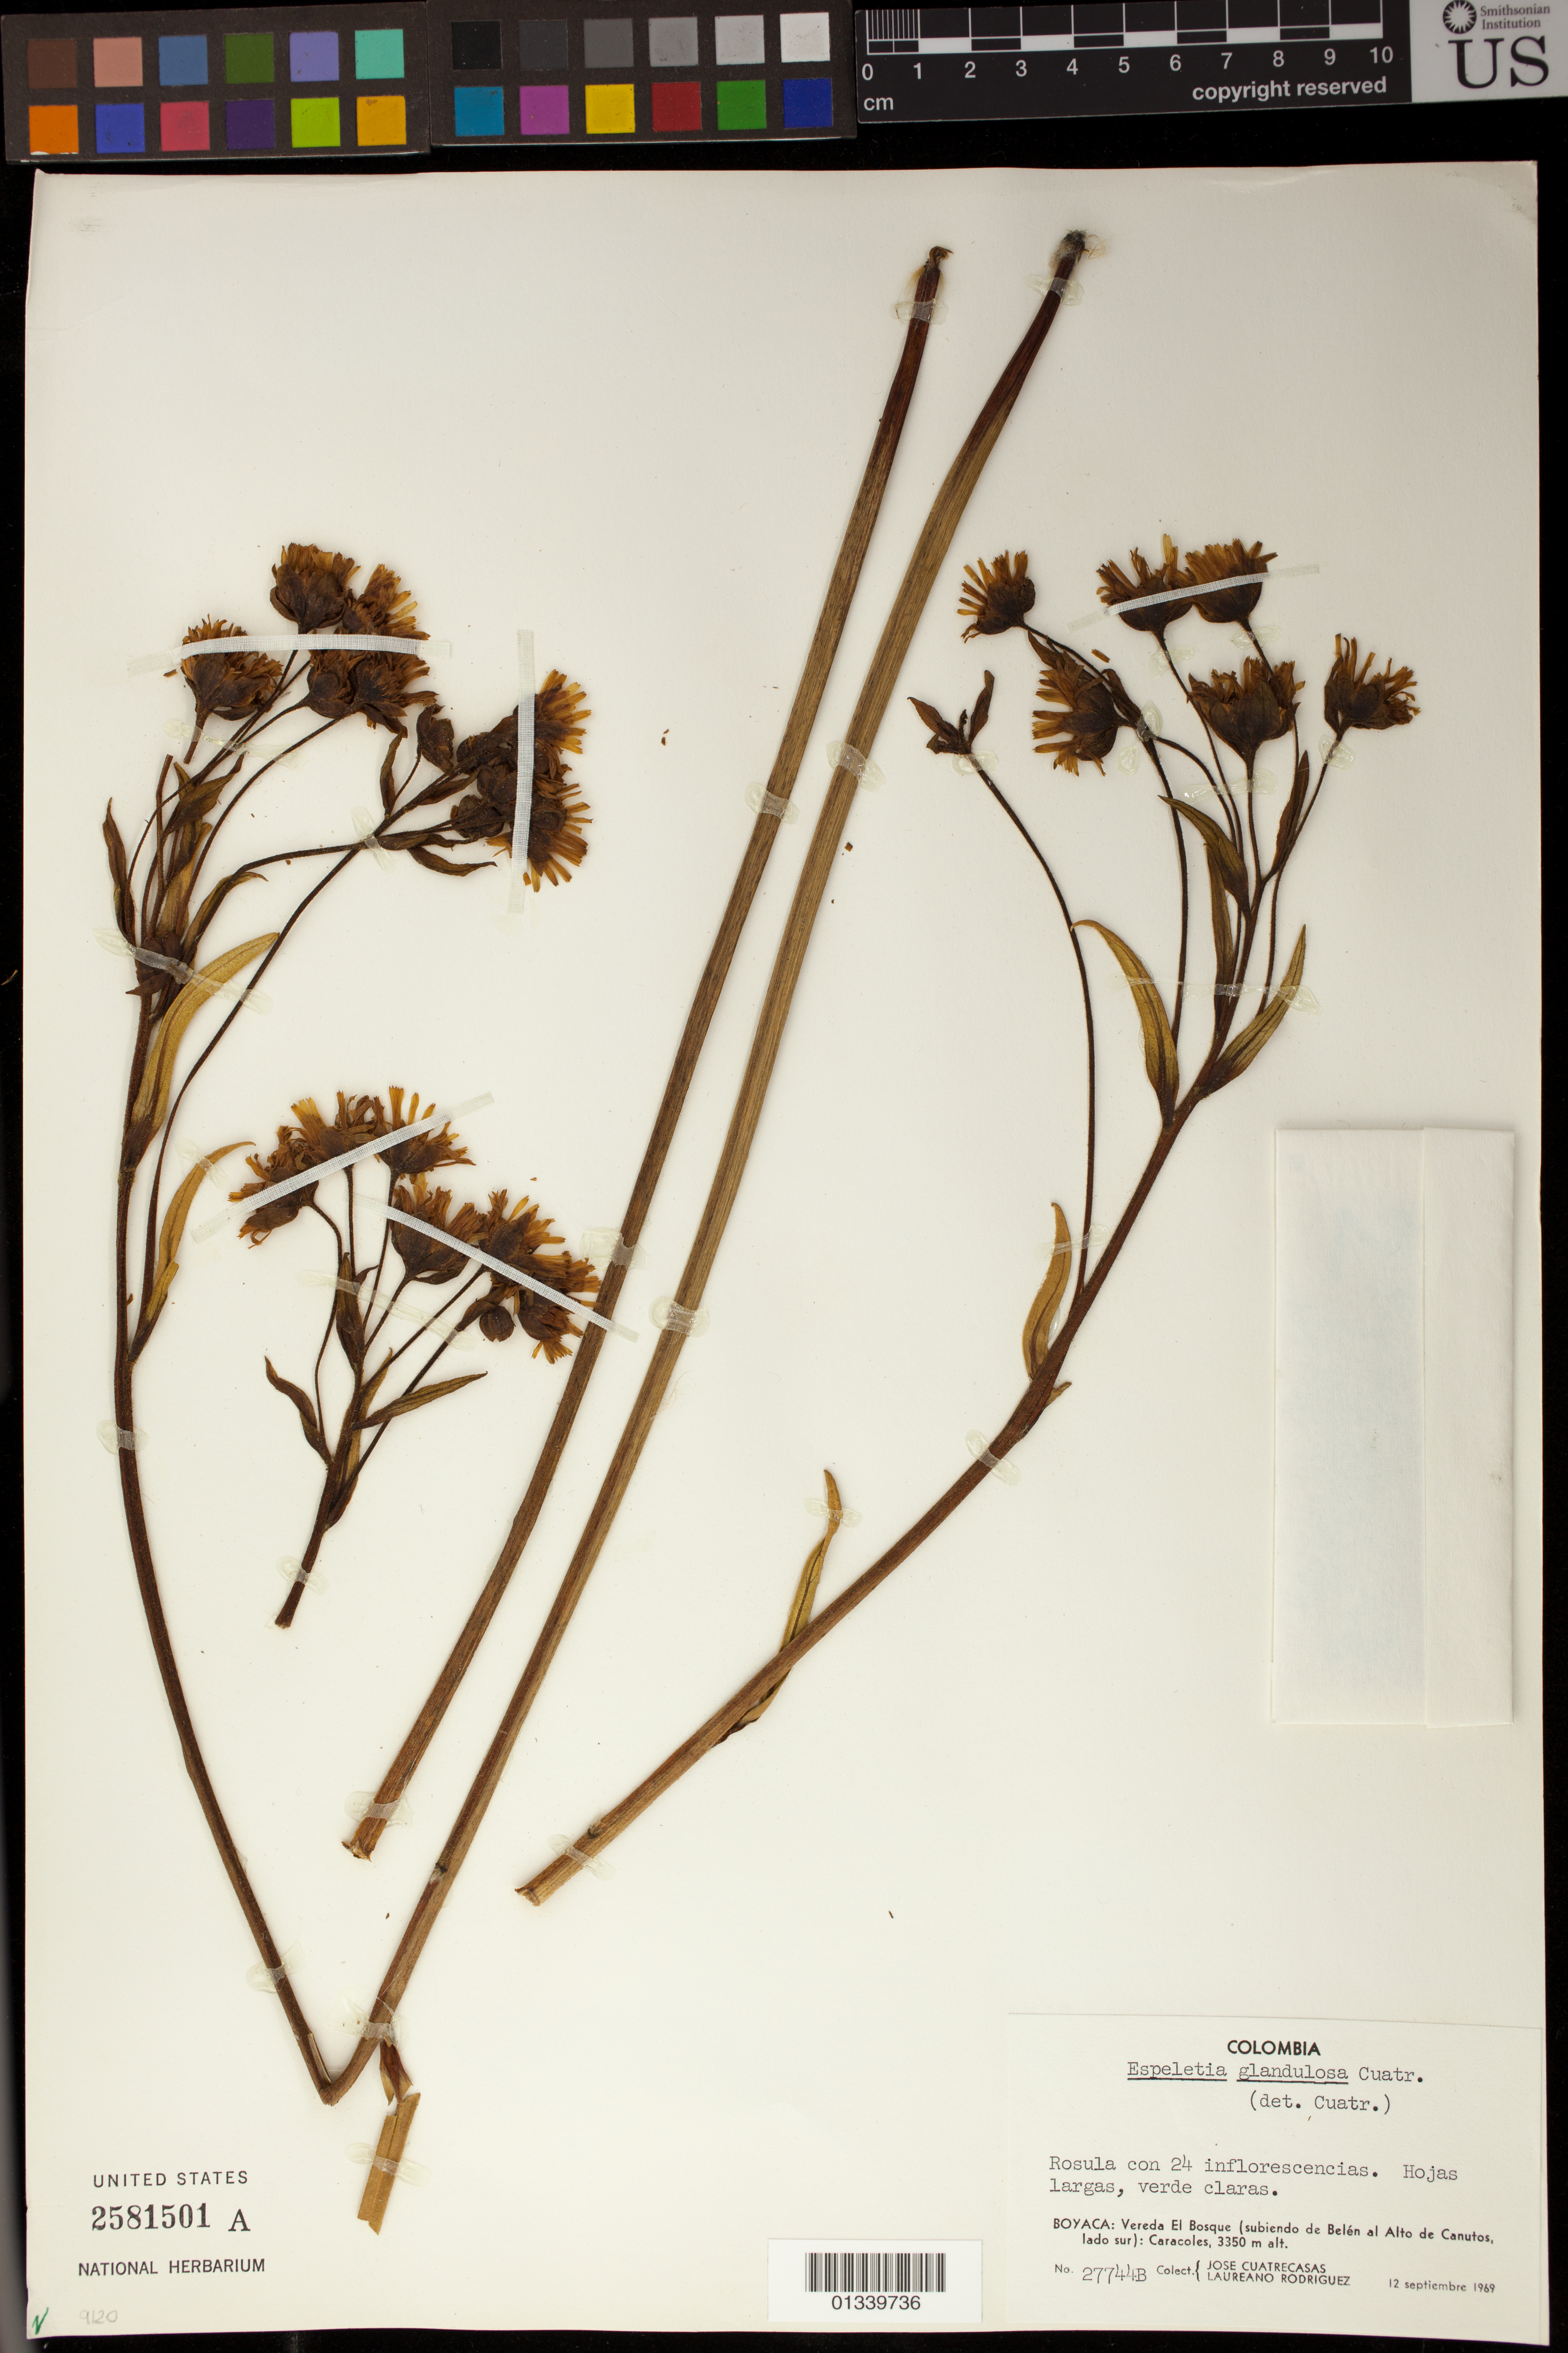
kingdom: Plantae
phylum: Tracheophyta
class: Magnoliopsida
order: Asterales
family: Asteraceae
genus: Paramiflos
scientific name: Paramiflos glandulosus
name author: (Cuatrec.) Cuatrec.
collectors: J. Cuatrecasas & L. Rodriguez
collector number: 27744 B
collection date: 1969-09-12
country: Colombia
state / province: Boyacá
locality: Vereda El Bosque (subiendo de Belen al Alto de Canutos, lado sur): Caracoles.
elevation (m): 3350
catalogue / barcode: US 2581501